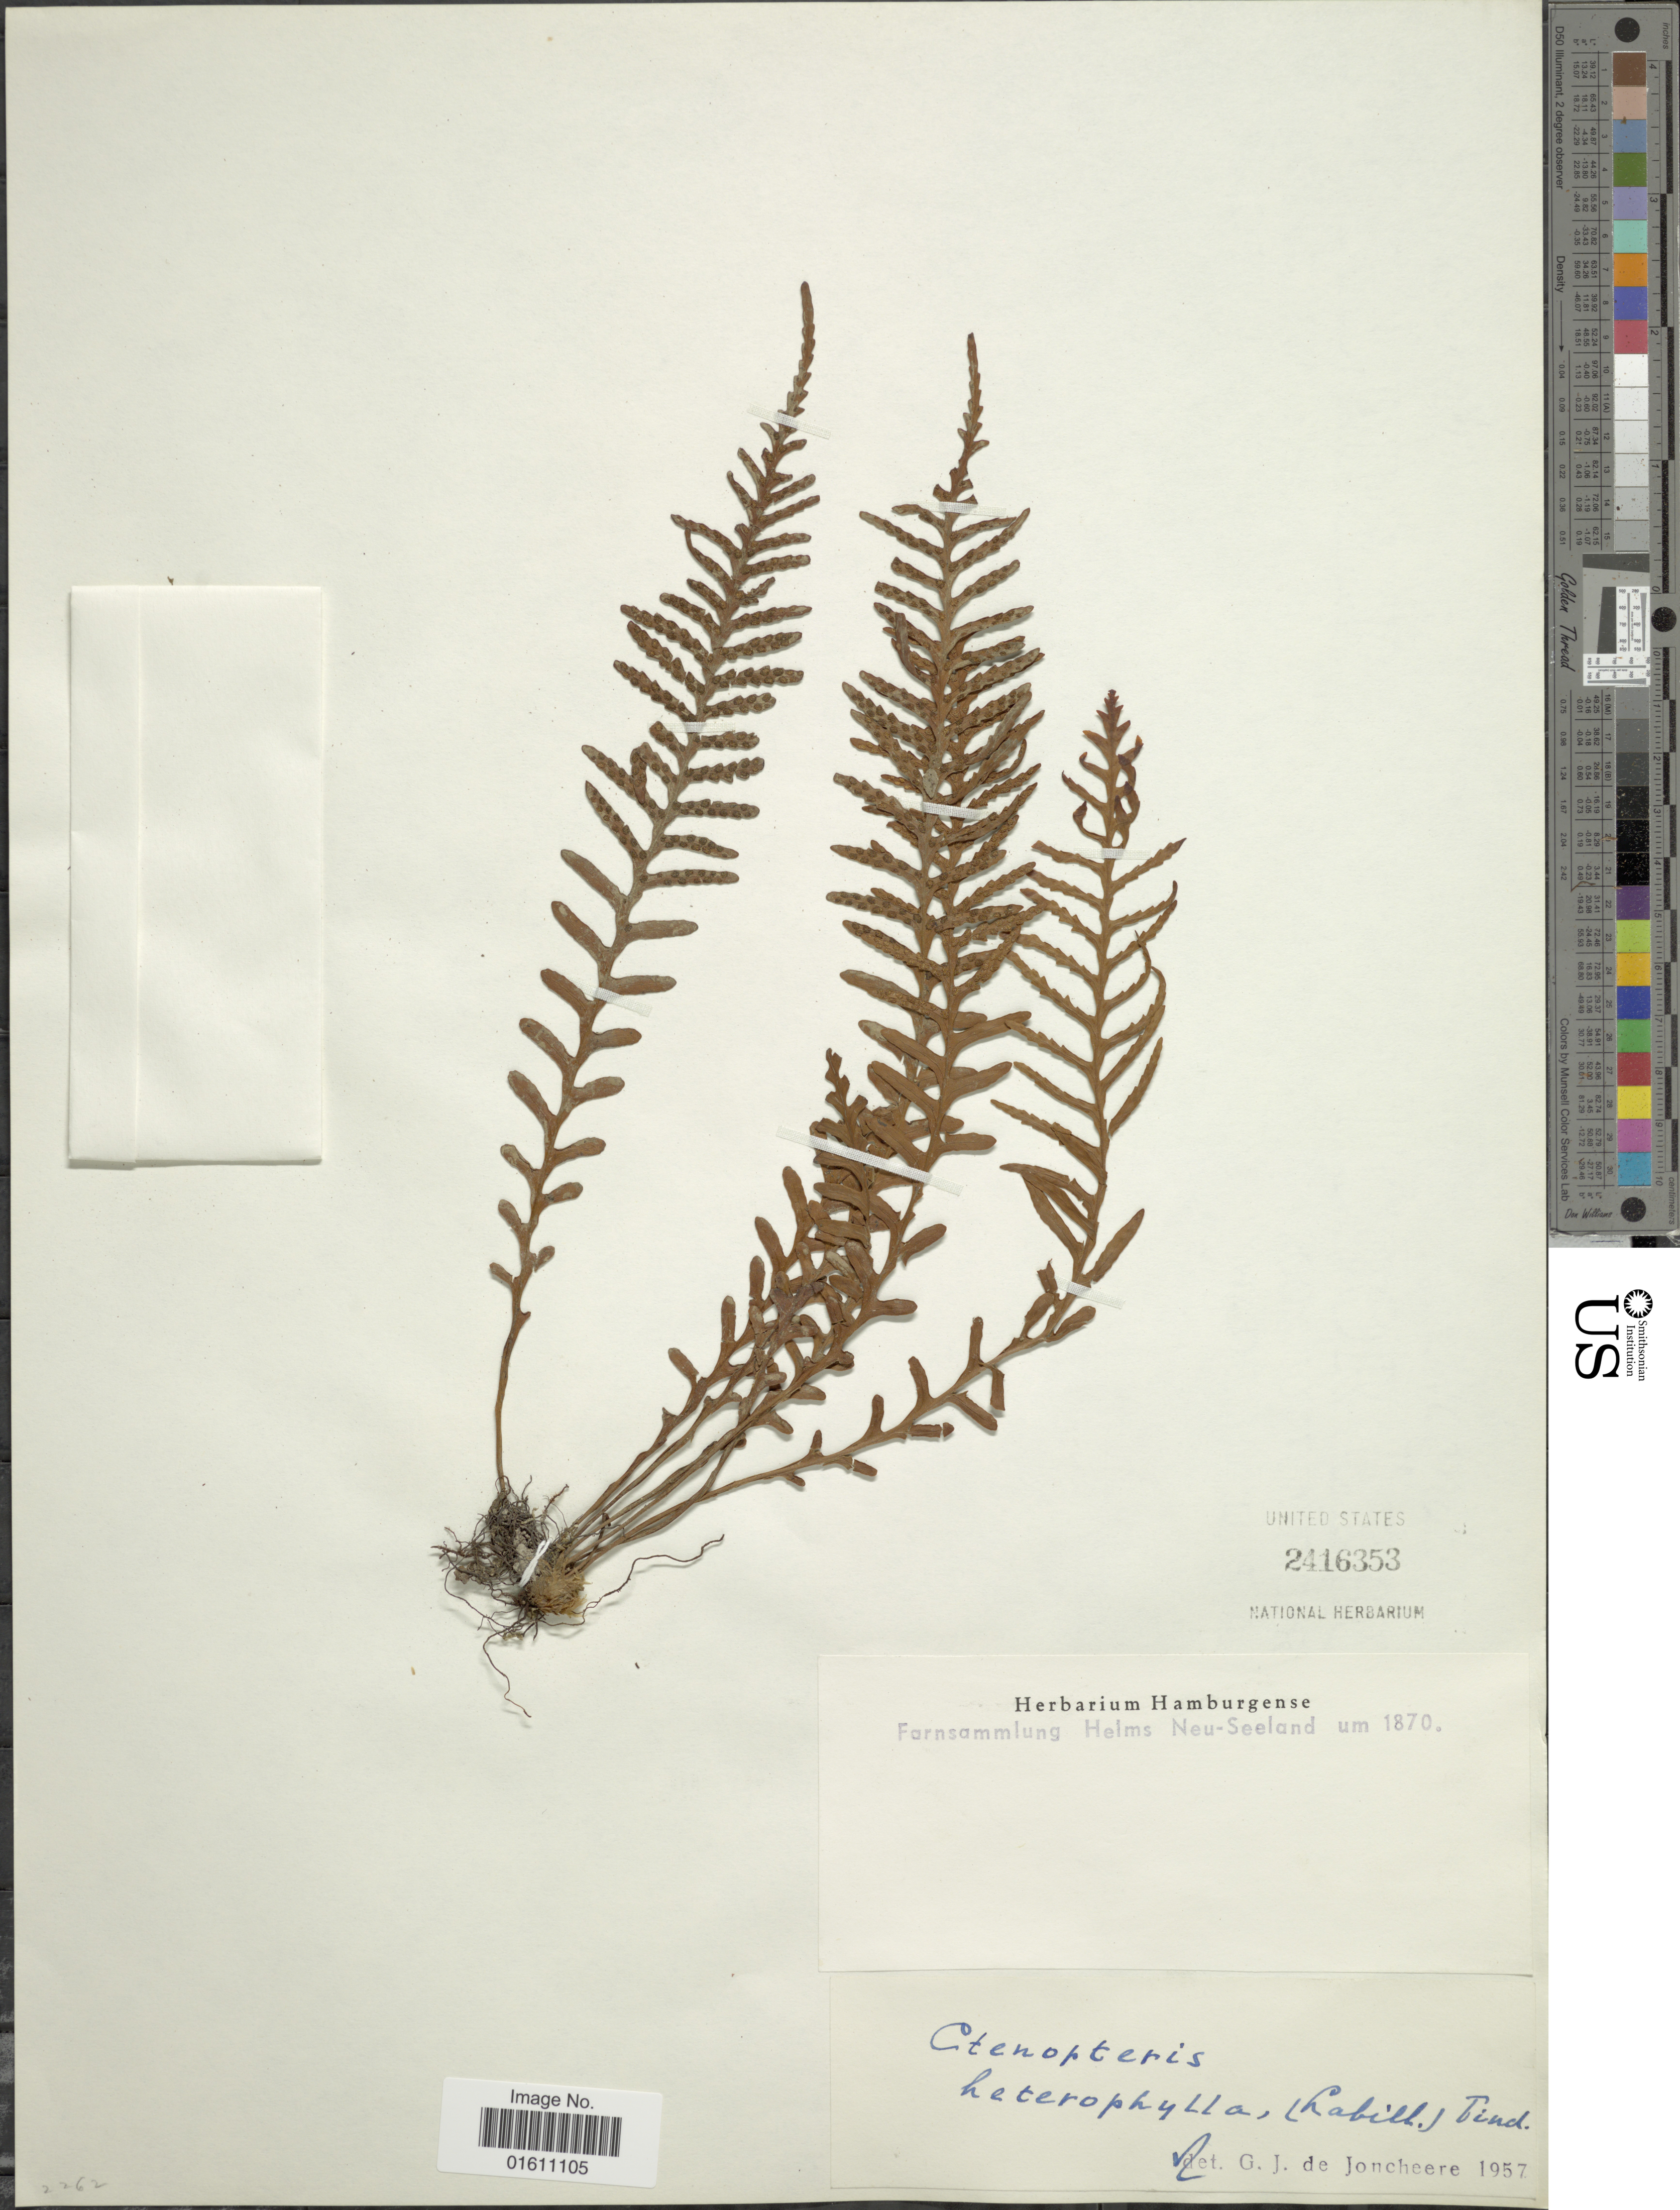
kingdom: Plantae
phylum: Tracheophyta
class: Polypodiopsida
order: Polypodiales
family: Polypodiaceae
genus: Notogrammitis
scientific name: Notogrammitis heterophylla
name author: (Labill.) Parris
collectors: Helms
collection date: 1870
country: New Zealand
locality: Neu-Seeland.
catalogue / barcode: US 2416353